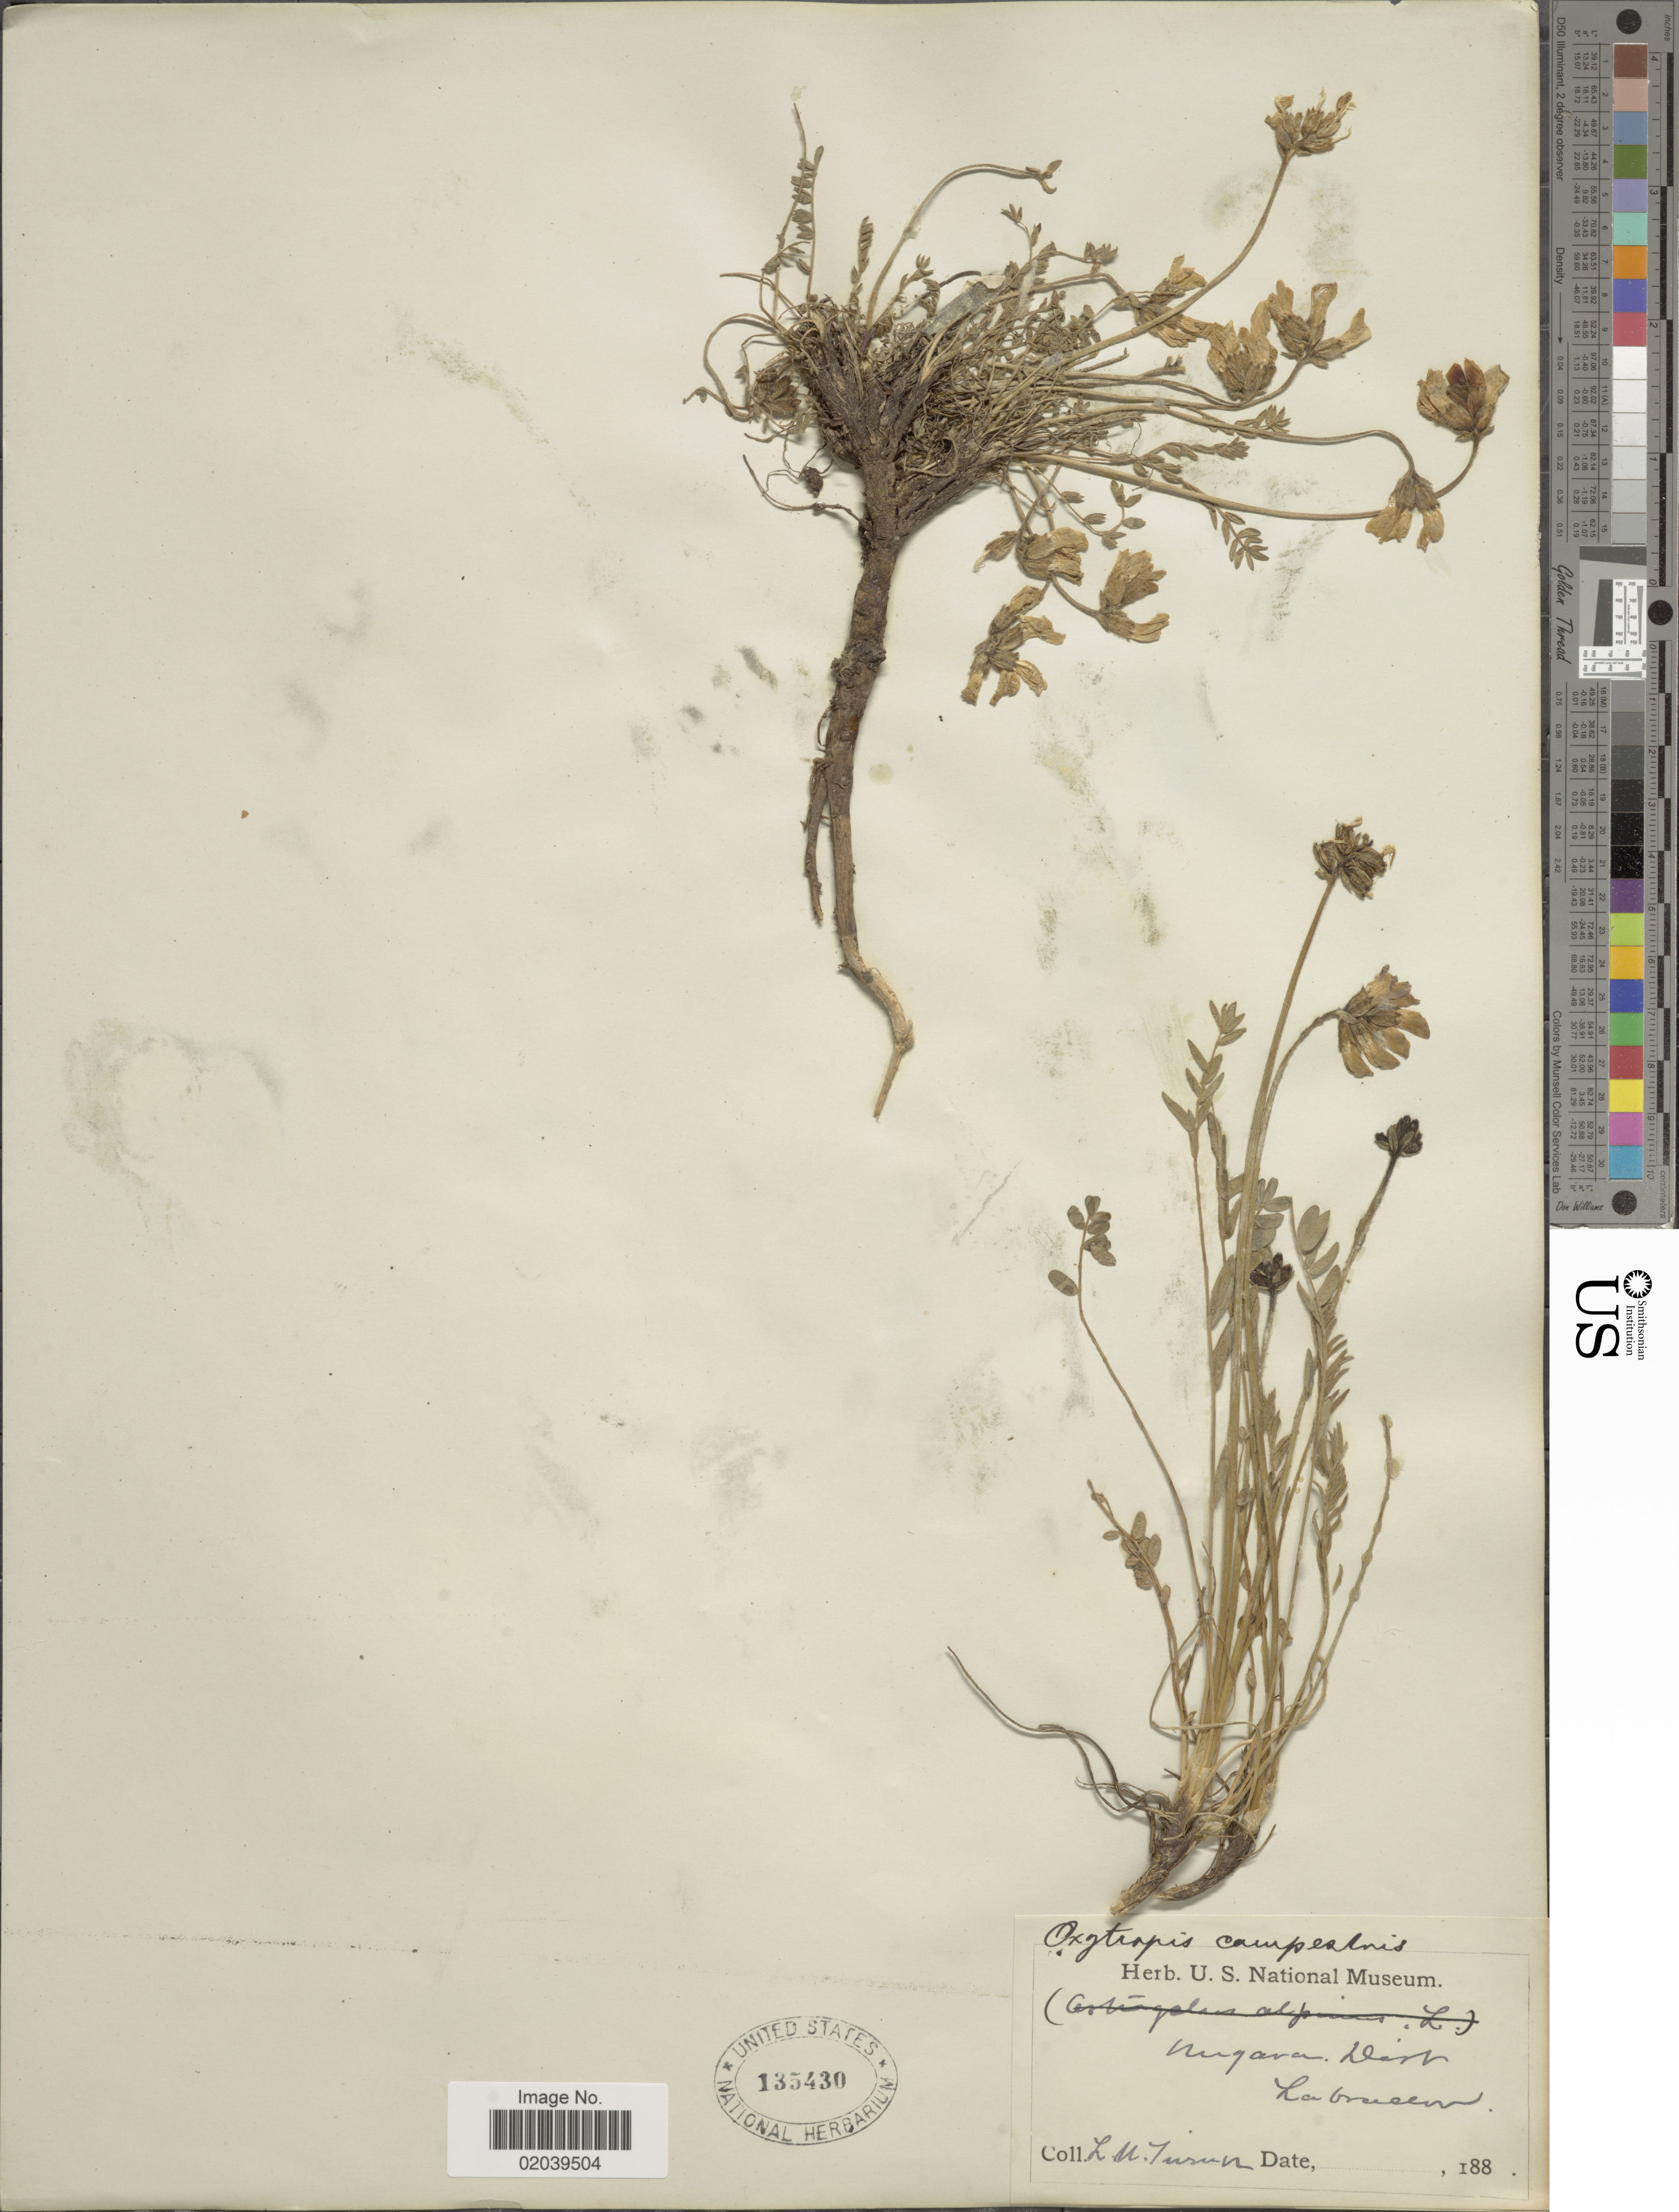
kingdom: Plantae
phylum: Tracheophyta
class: Magnoliopsida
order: Fabales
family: Fabaceae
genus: Oxytropis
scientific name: Oxytropis campestris var. terrae-novae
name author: (Fernald) Barneby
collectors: L. M. Turner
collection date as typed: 188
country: Canada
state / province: Newfoundland and Labrador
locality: Ungava Distr. Labrador.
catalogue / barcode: US 135430